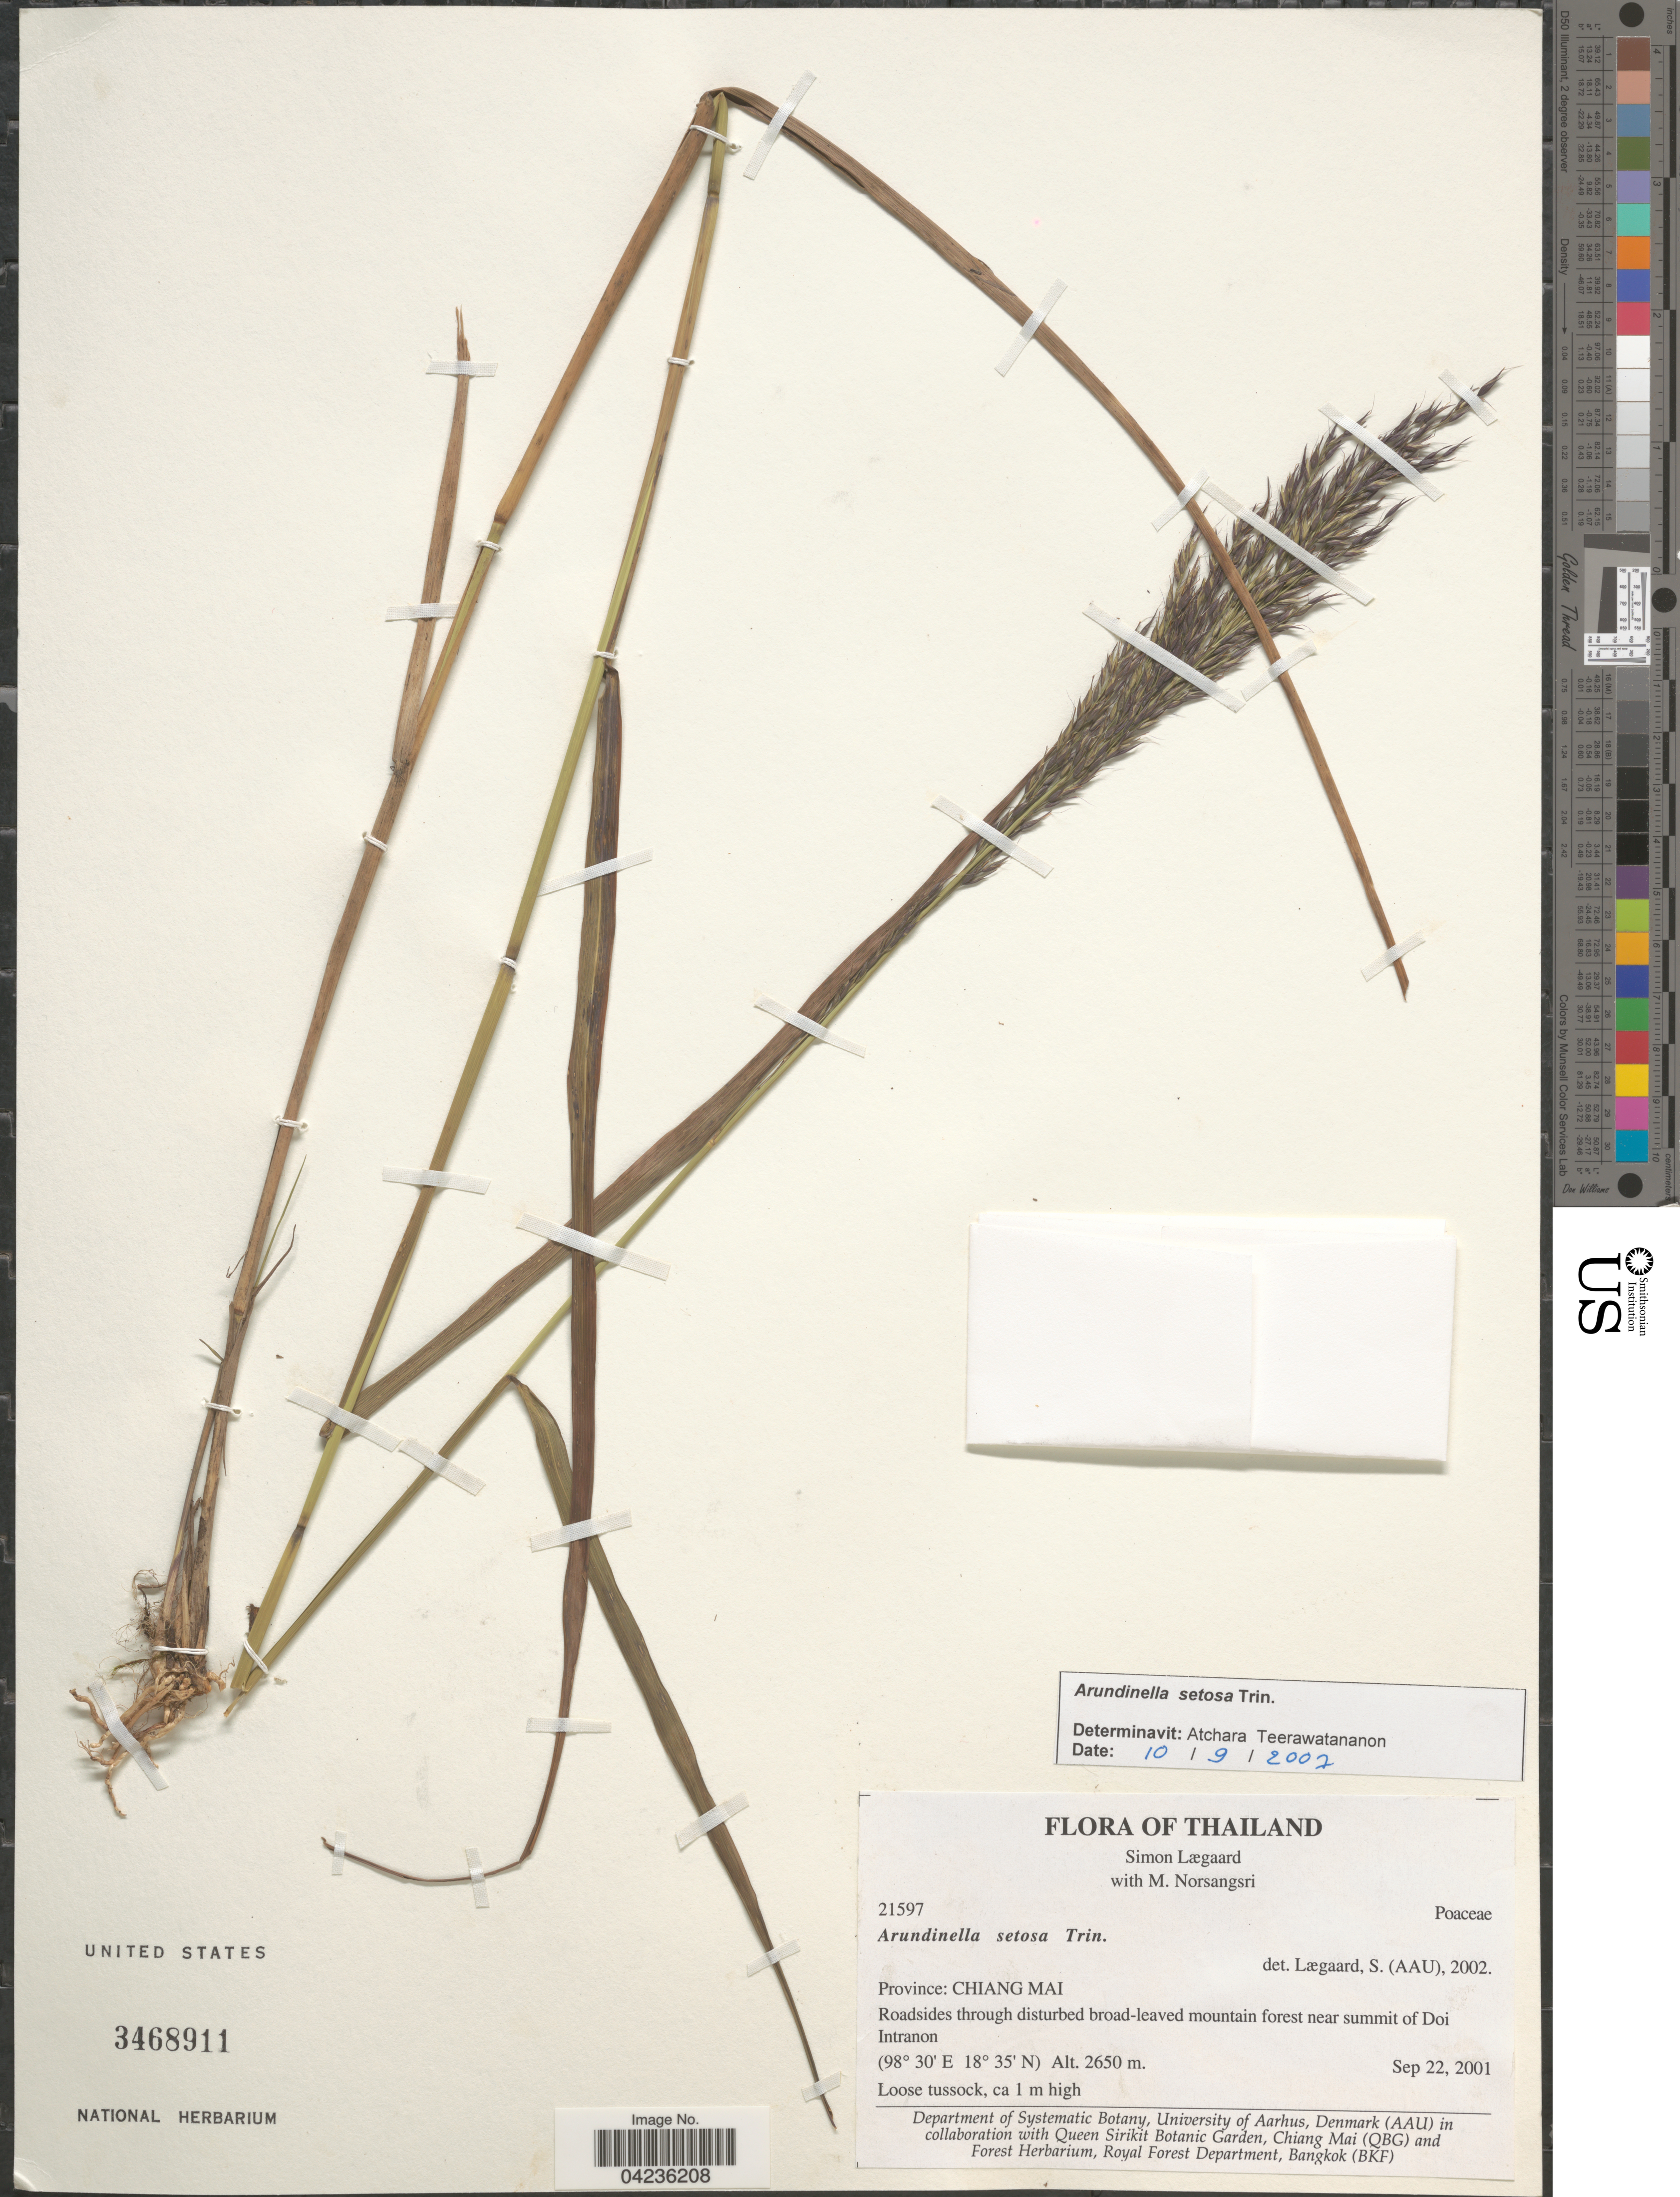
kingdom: Plantae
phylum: Tracheophyta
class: Liliopsida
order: Poales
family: Poaceae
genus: Arundinella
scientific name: Arundinella setosa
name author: Trin.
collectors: S. Lægaard & M. Norsangsri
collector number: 21597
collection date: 2001-09-22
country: Thailand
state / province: Chiang Mai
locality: Province: Chiang Mai. Roadsides through disturbed broad-leaved mountain forest near summit of Doi Intranon.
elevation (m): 2650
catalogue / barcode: US 3468911